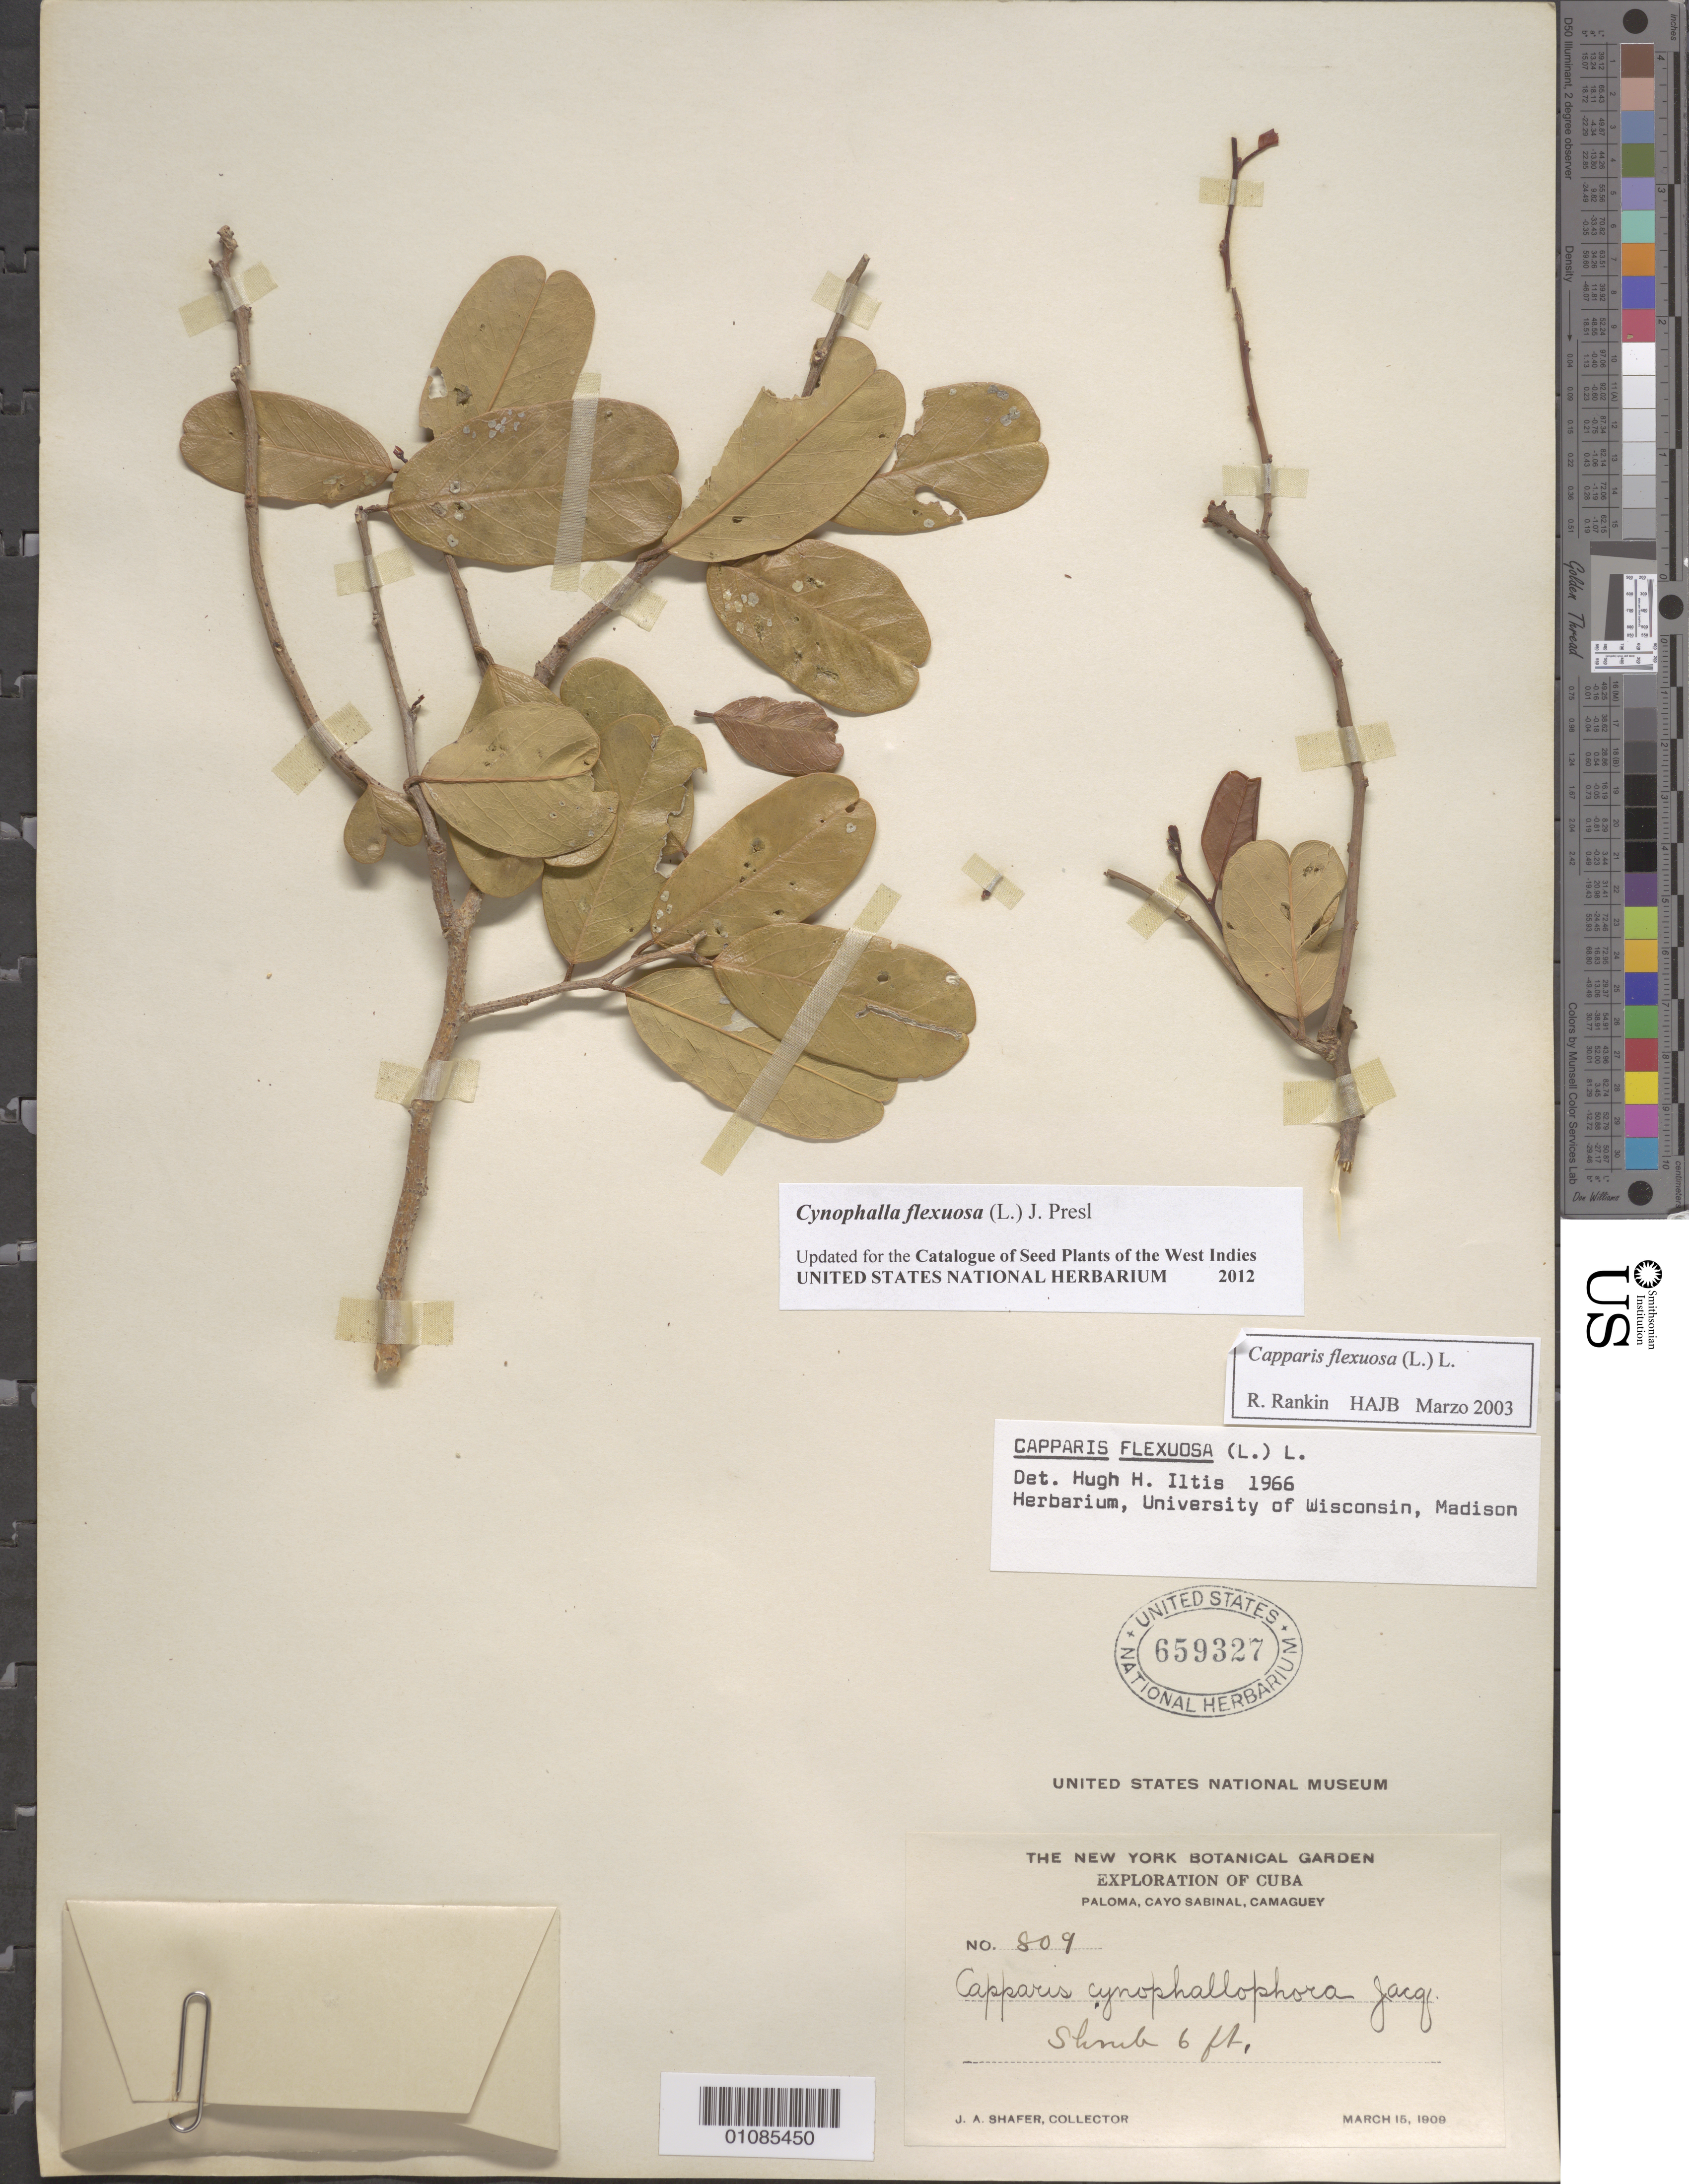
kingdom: Plantae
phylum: Tracheophyta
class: Magnoliopsida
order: Brassicales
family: Capparaceae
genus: Cynophalla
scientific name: Cynophalla flexuosa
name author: (L.) J. Presl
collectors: J. A. Shafer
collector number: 809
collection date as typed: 15 Mar 1909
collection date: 1909-03-15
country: Cuba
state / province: Camagüey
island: Cuba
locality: Paloma, Cayo Sabinal, Camaguey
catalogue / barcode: US 659327